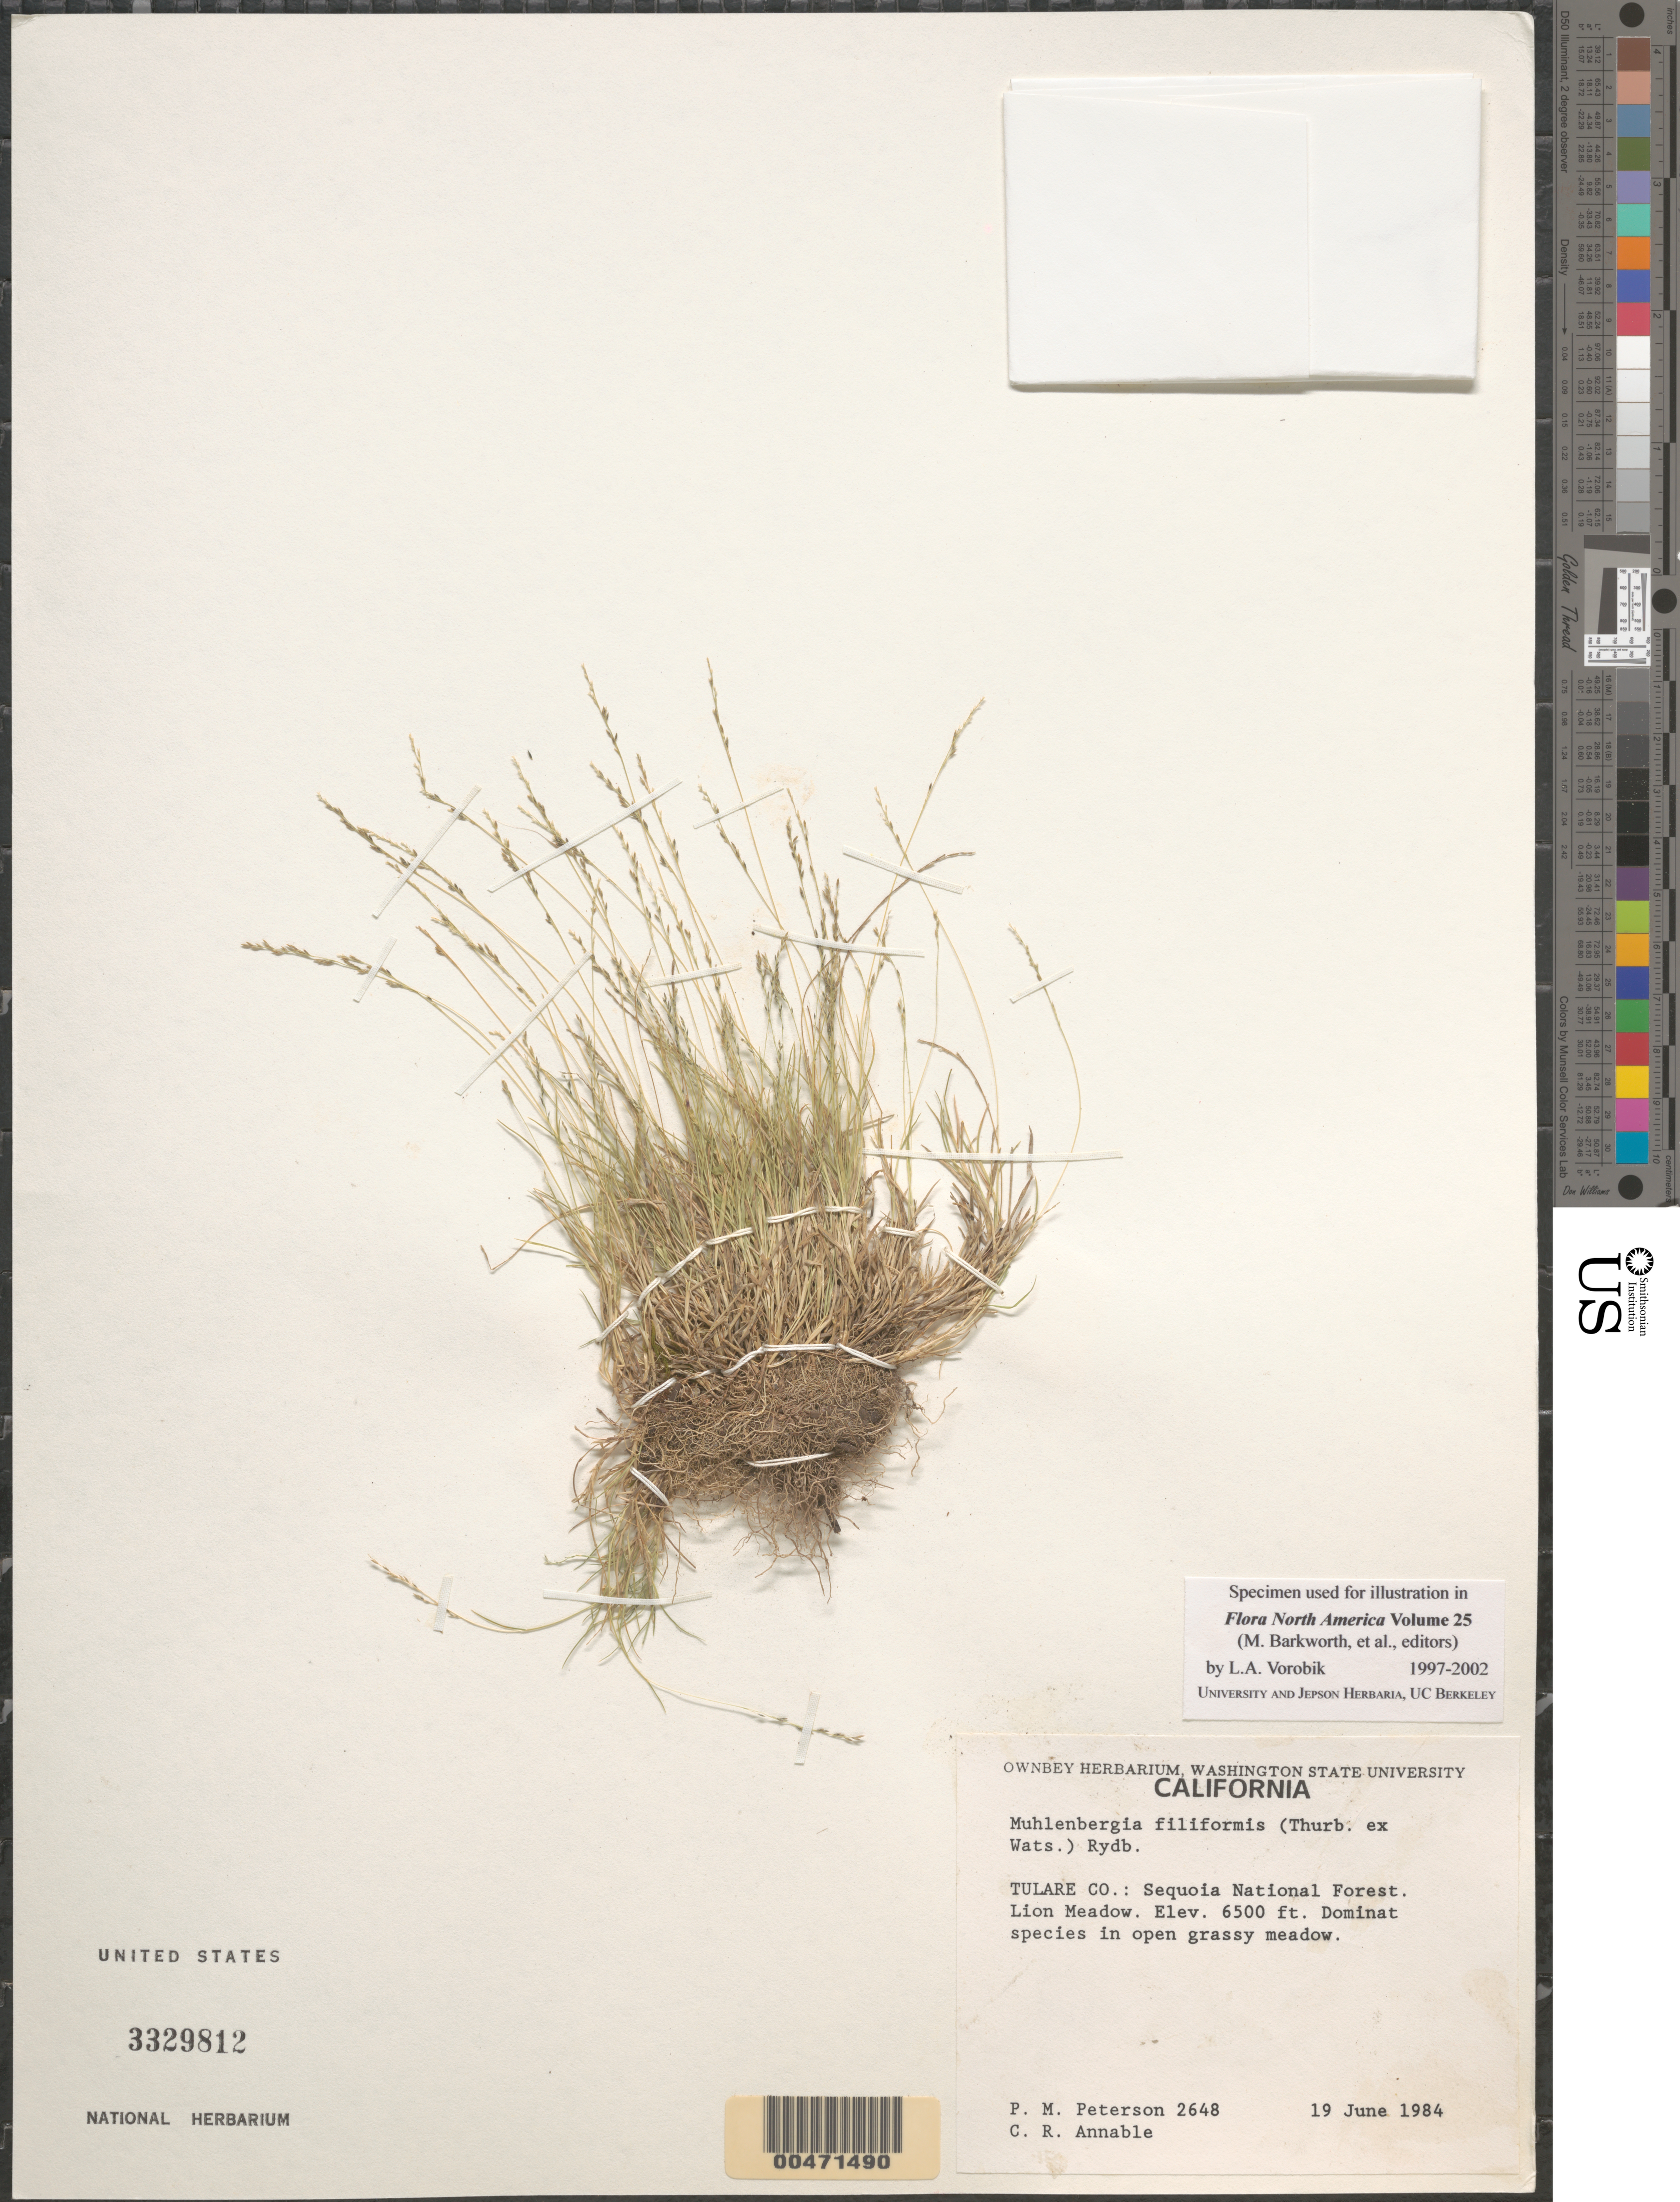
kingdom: Plantae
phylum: Tracheophyta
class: Liliopsida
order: Poales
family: Poaceae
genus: Muhlenbergia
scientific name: Muhlenbergia filiformis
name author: (Thurb. ex S. Watson) Rydb.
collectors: P. M. Peterson & C. R. Annable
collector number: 02648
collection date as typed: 19 Jun 1984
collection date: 1984-06-19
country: United States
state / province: California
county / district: Tulare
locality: Sierra Nevada, Sequoia National Forest, Lion Meadow.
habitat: Dominant species in open grassy meadow.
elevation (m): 1981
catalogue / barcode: US 3329812